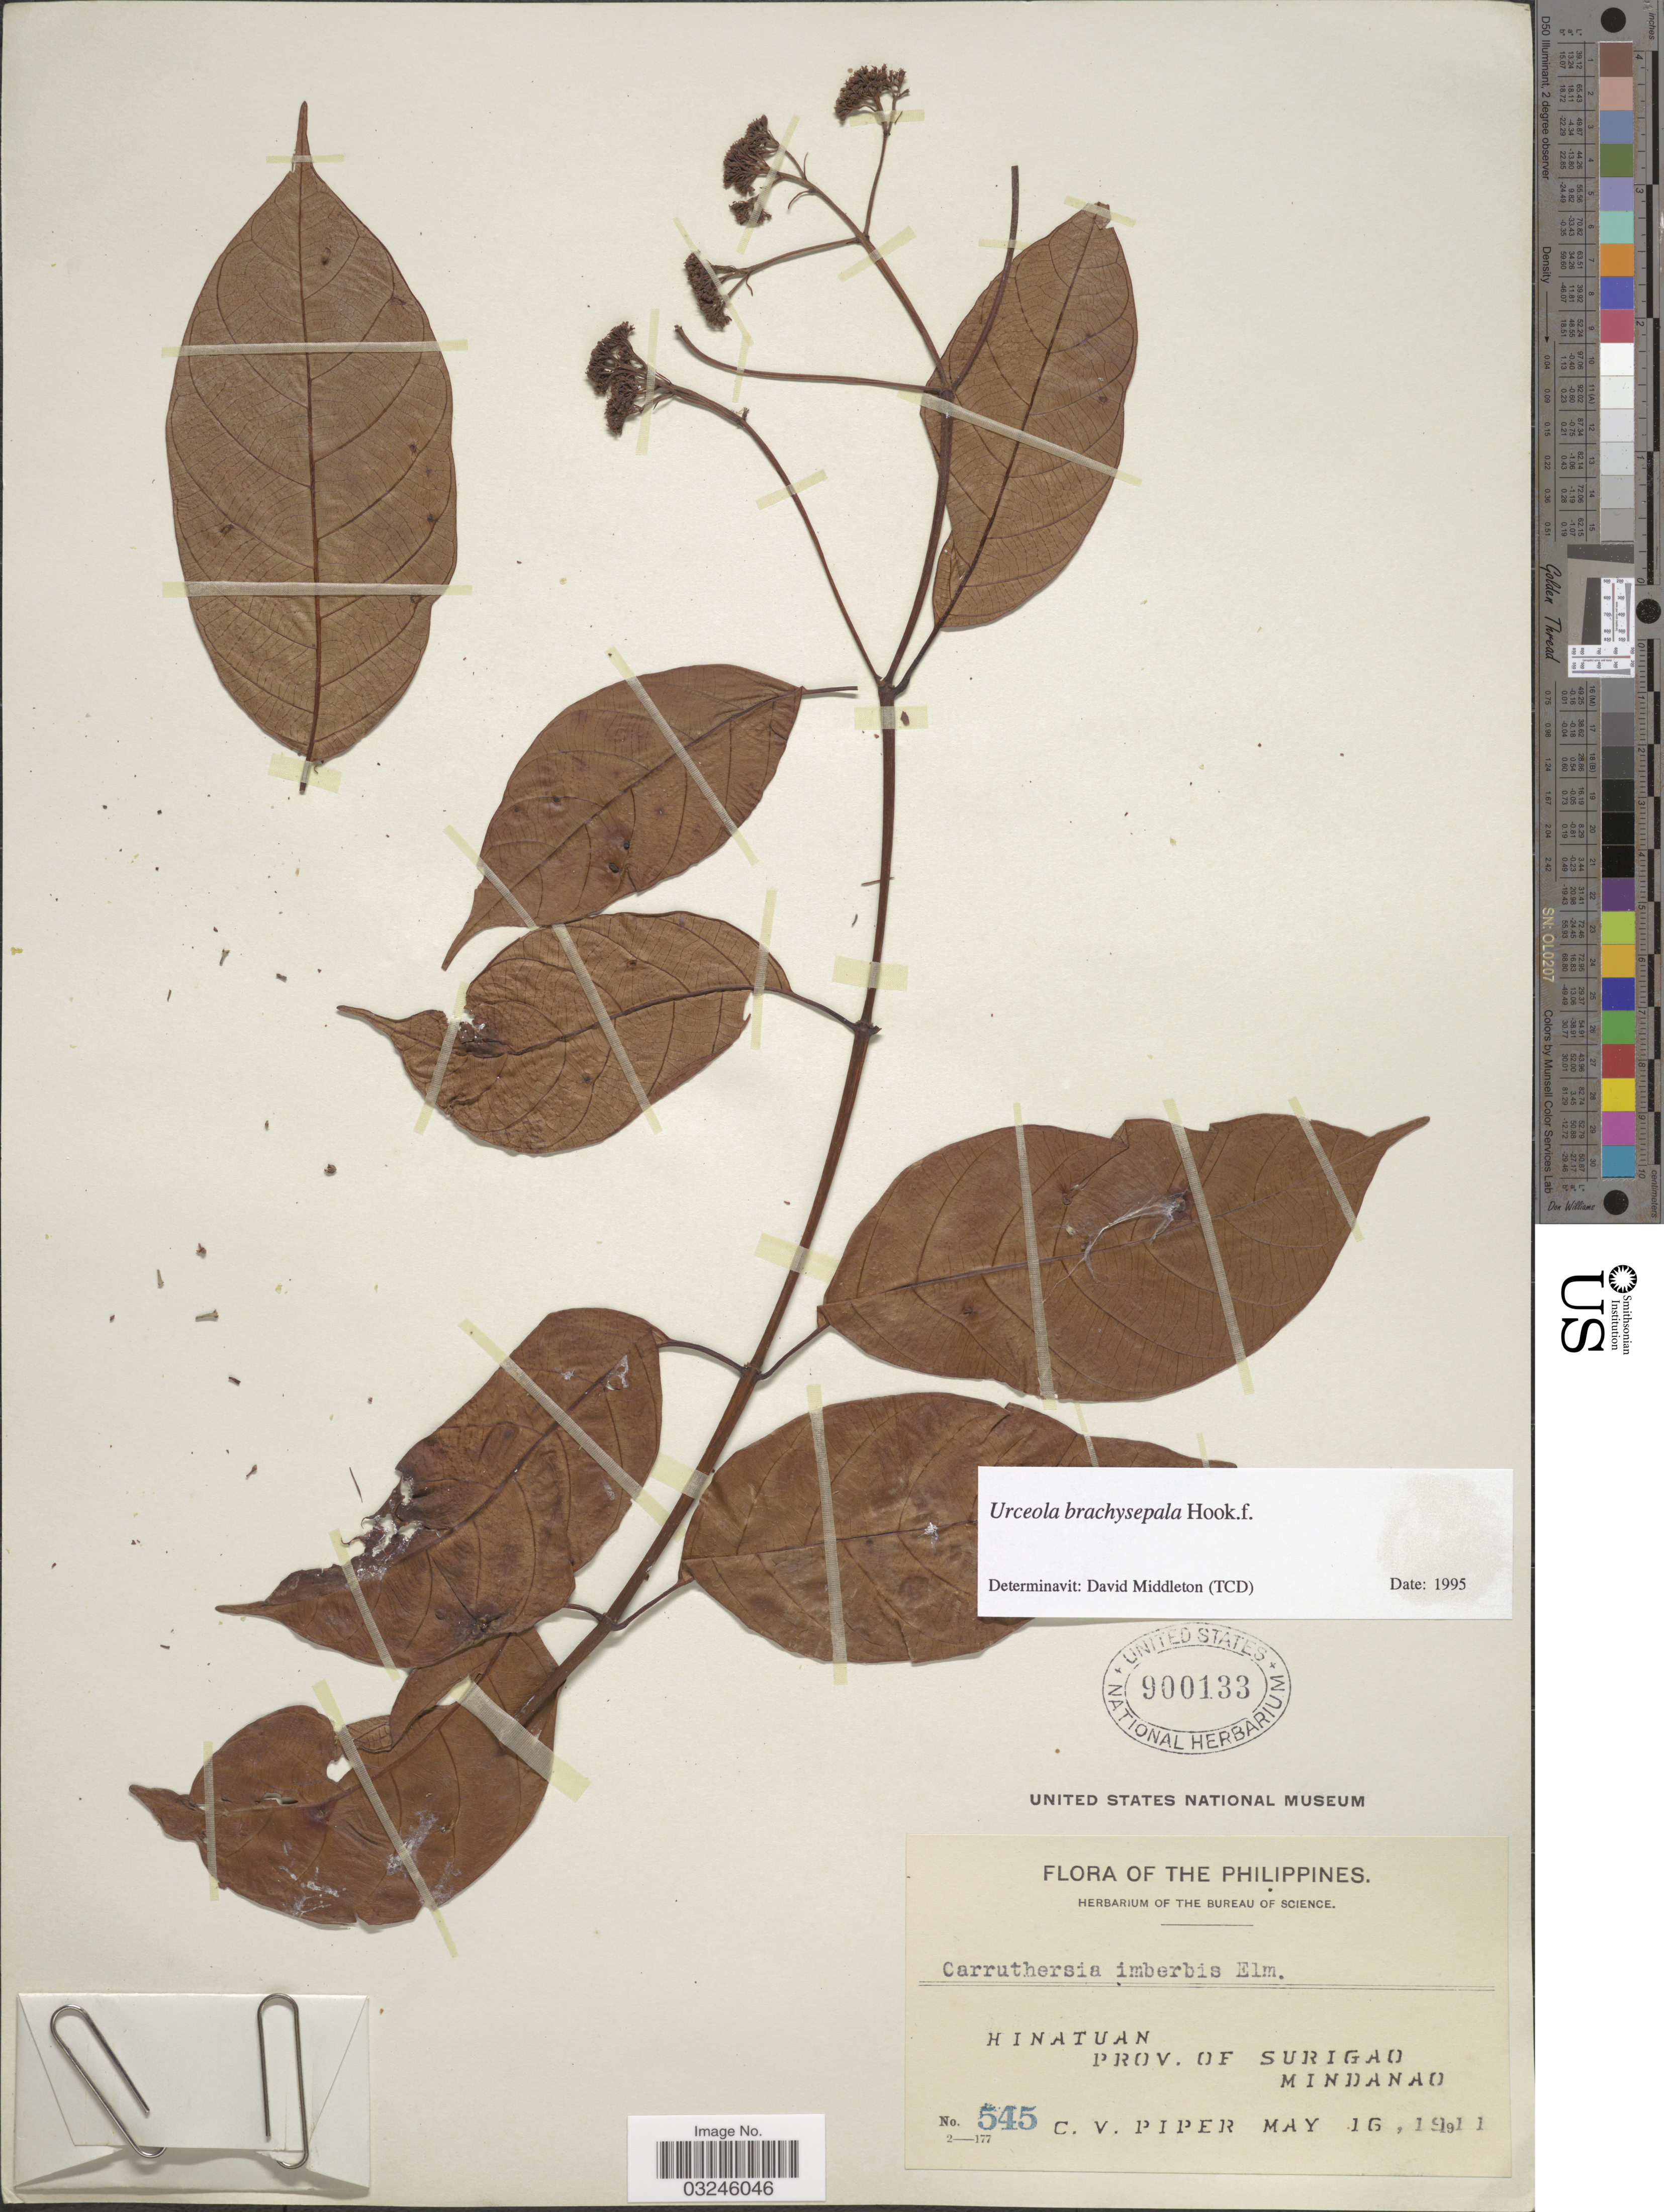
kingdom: Plantae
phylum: Tracheophyta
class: Magnoliopsida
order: Gentianales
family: Apocynaceae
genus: Urceola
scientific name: Urceola brachysepala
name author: Hook. f.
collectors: C. V. Piper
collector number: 545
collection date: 1911-05-16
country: Philippines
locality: Hinatuan Prov. of Surigao Mindanao.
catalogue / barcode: US 900133